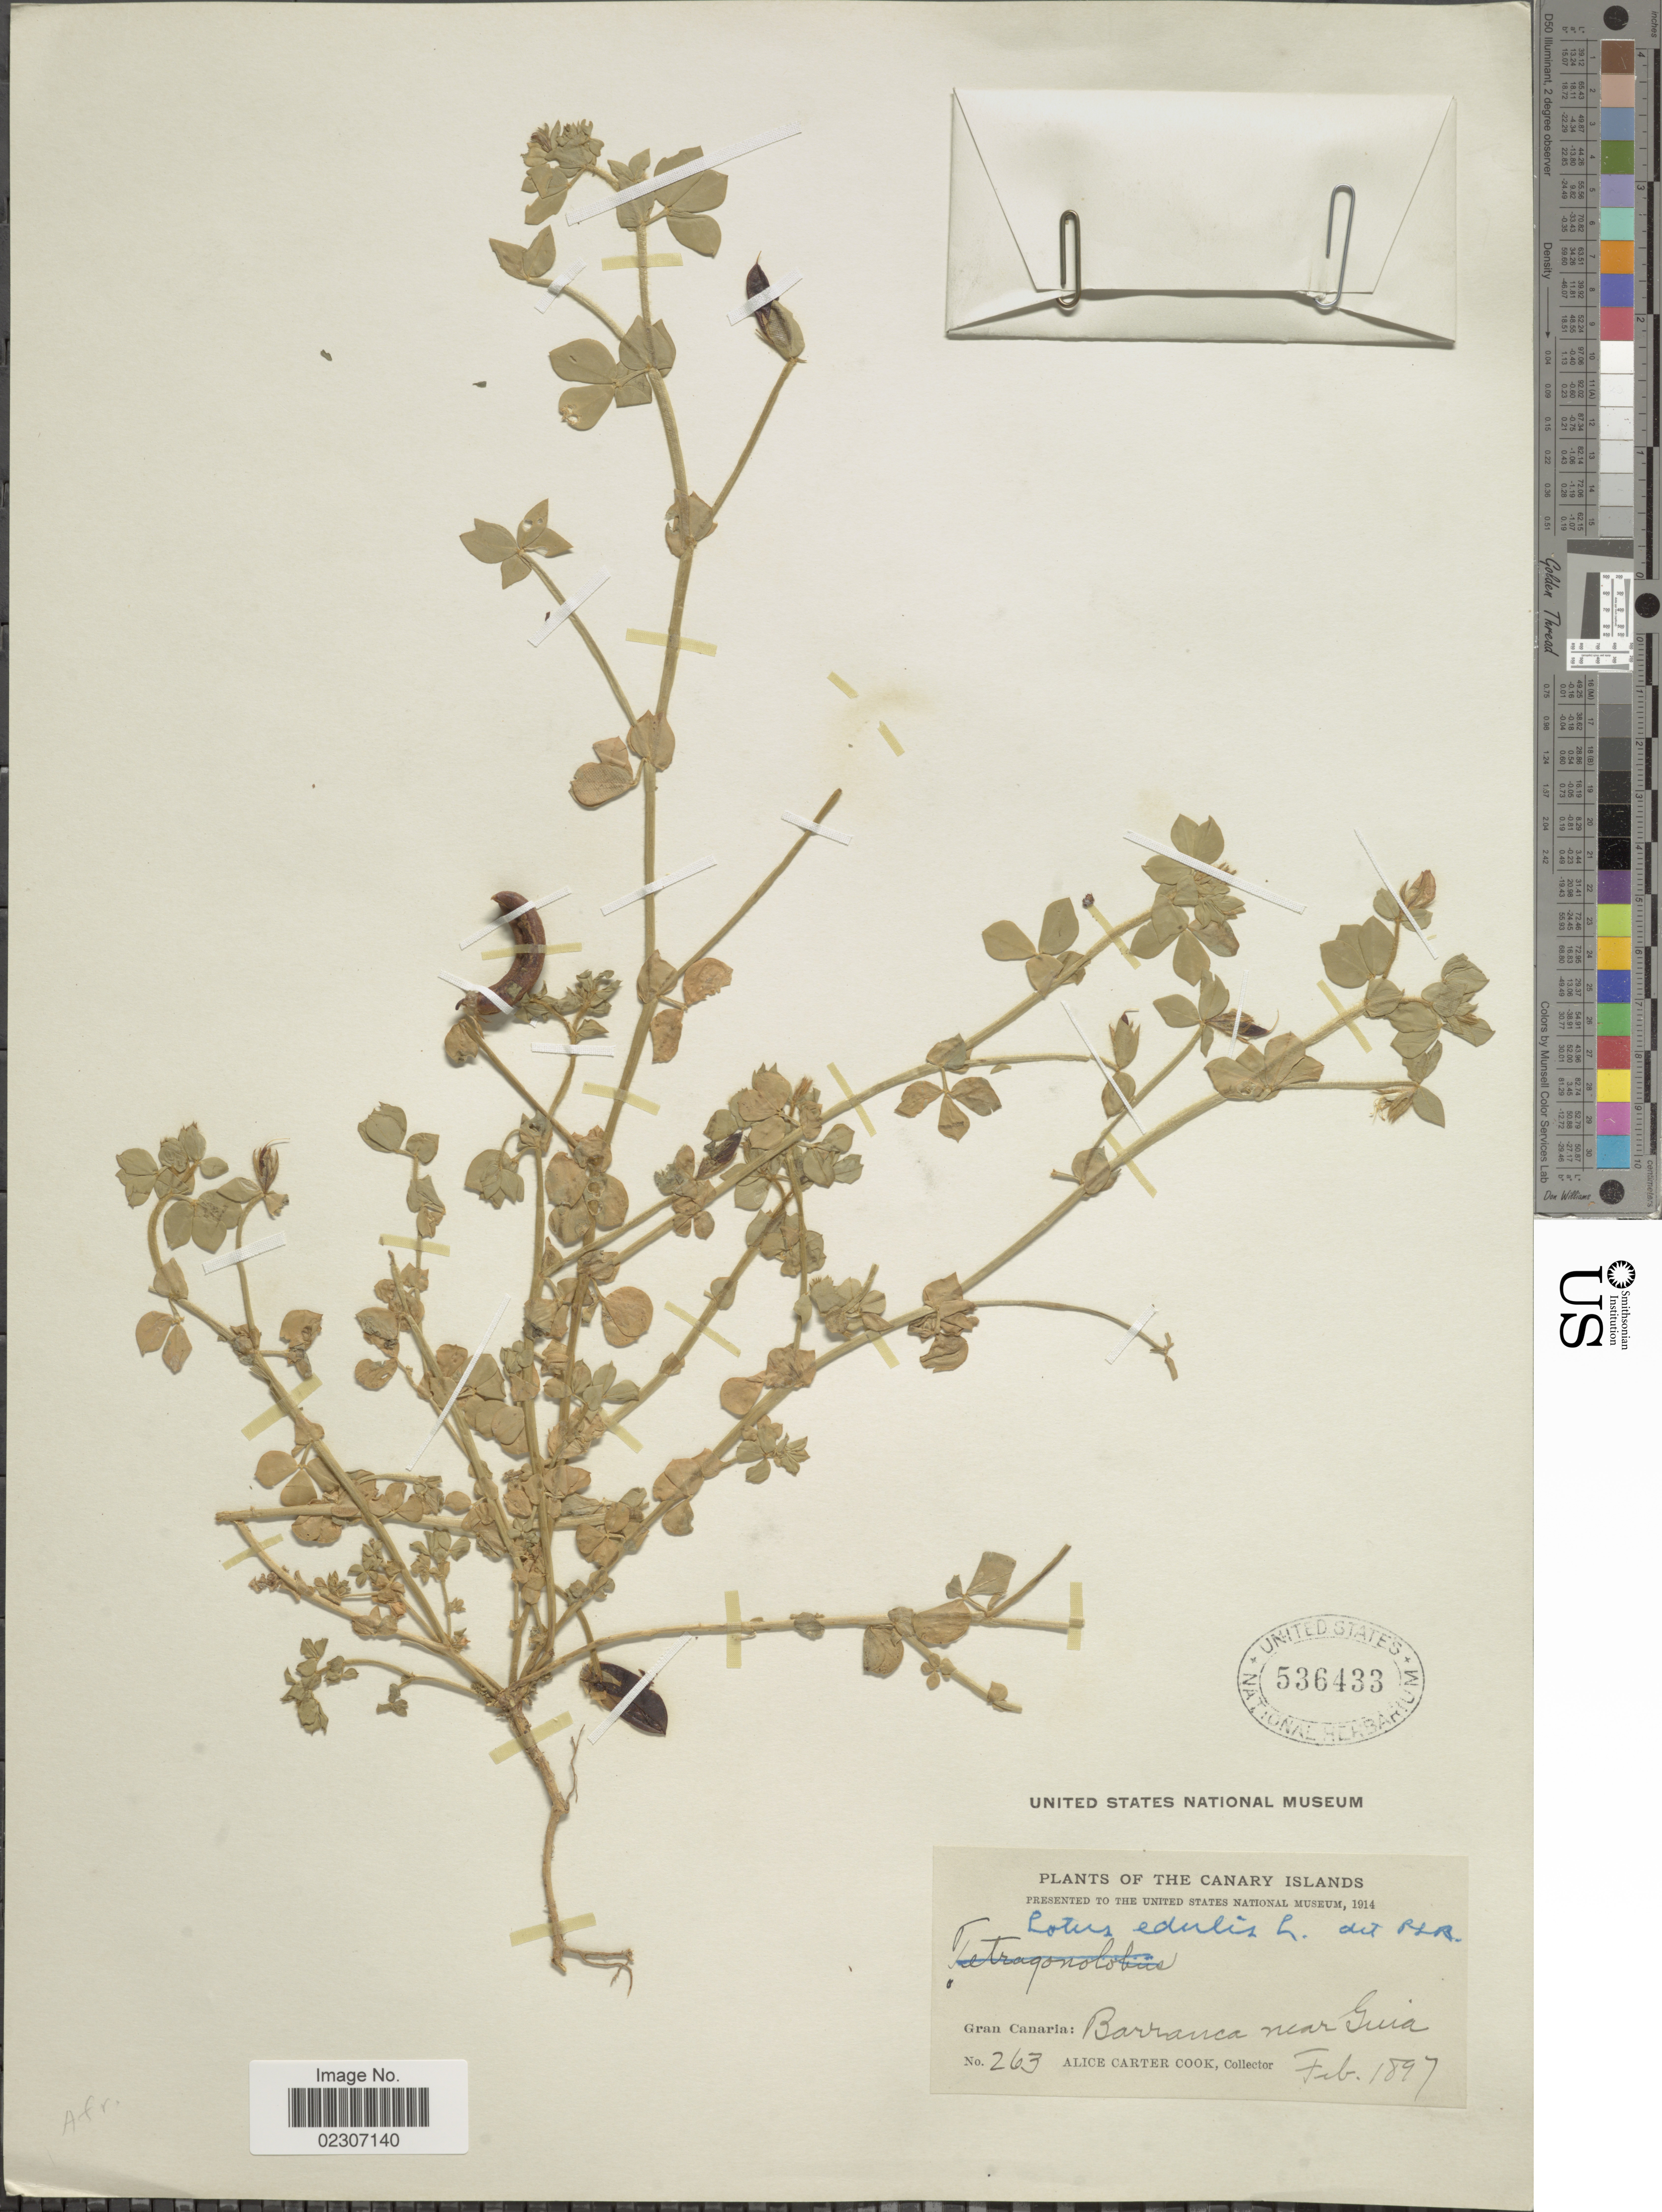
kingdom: Plantae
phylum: Tracheophyta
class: Magnoliopsida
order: Fabales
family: Fabaceae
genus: Lotus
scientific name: Lotus edulis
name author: L.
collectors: Alice C. Cook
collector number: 263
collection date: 1897-02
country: Spain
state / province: Canarias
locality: Canary islands, Gran Canaria: Barranca near Guia.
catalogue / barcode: US 536433